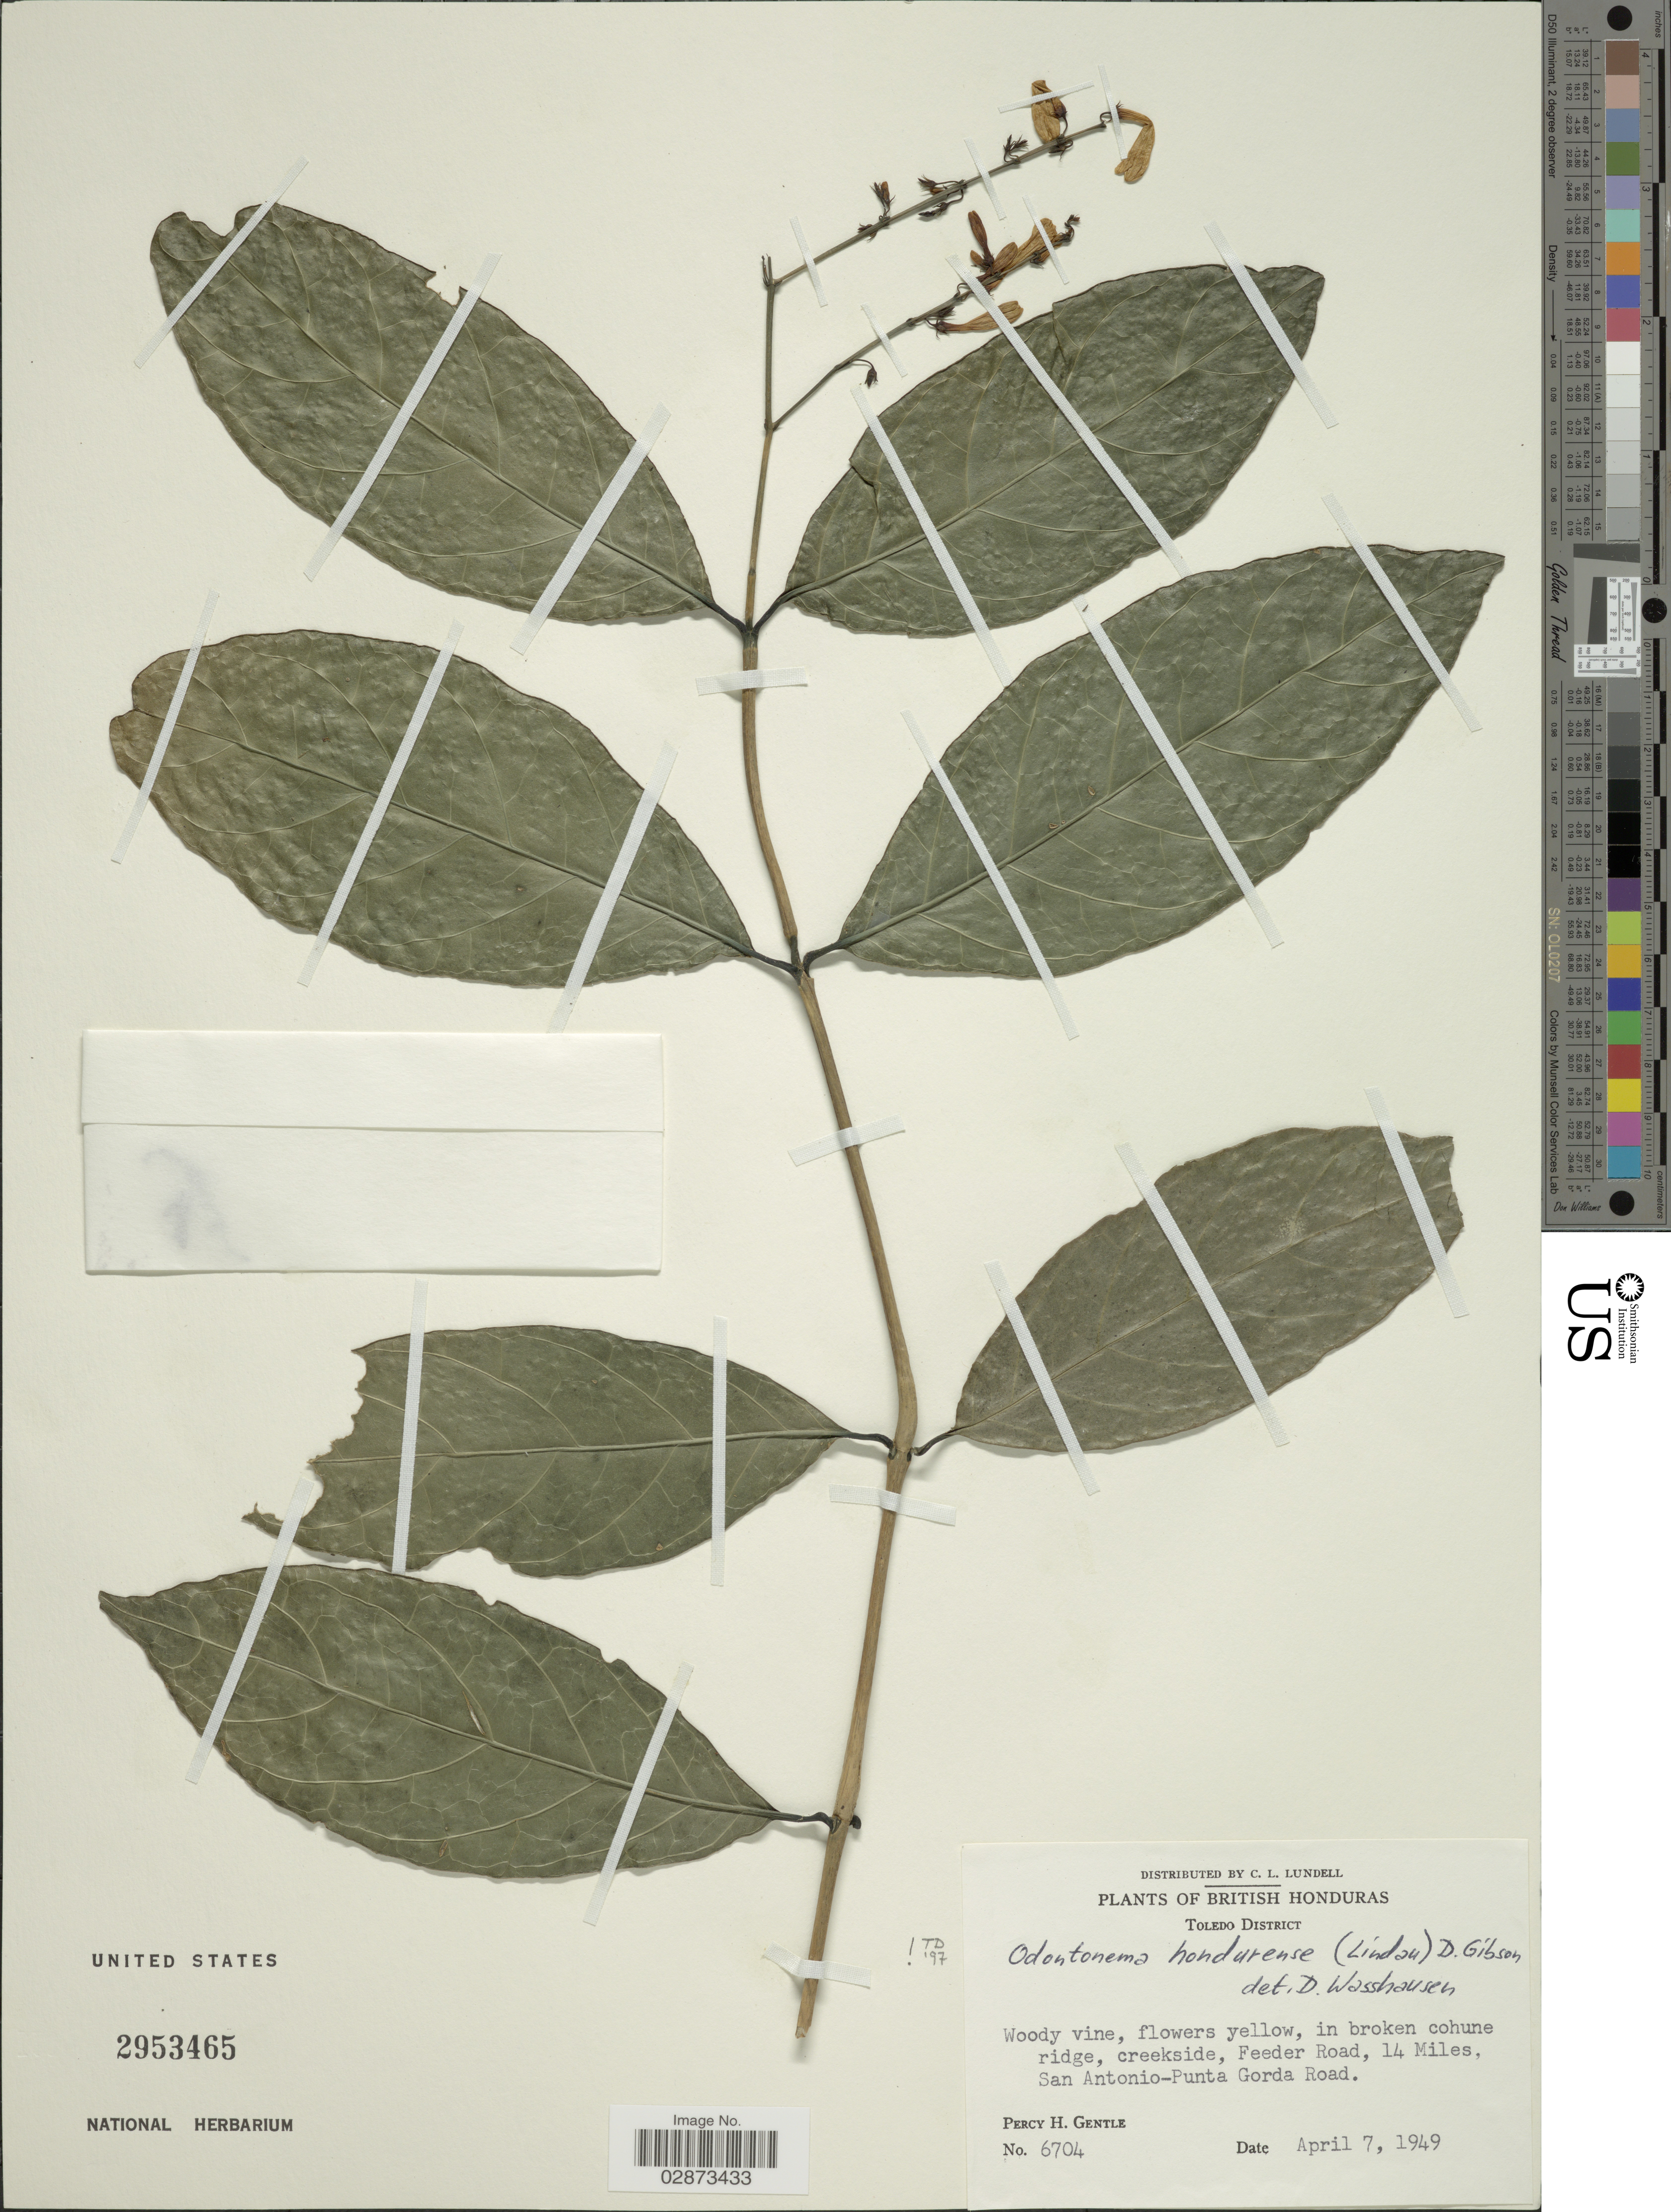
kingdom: Plantae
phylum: Tracheophyta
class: Magnoliopsida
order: Lamiales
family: Acanthaceae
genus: Odontonema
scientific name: Odontonema hondurensis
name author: (Lindau) D.N. Gibson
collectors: P. H. Gentle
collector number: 6704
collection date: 1949-04-07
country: Belize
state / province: Toledo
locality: British Honduras, Toledo District, in broken cohune ridge, creekside, Feeder Road, 14 Miles, San Antonio-Punta Gorda Road.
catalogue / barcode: US 2953465